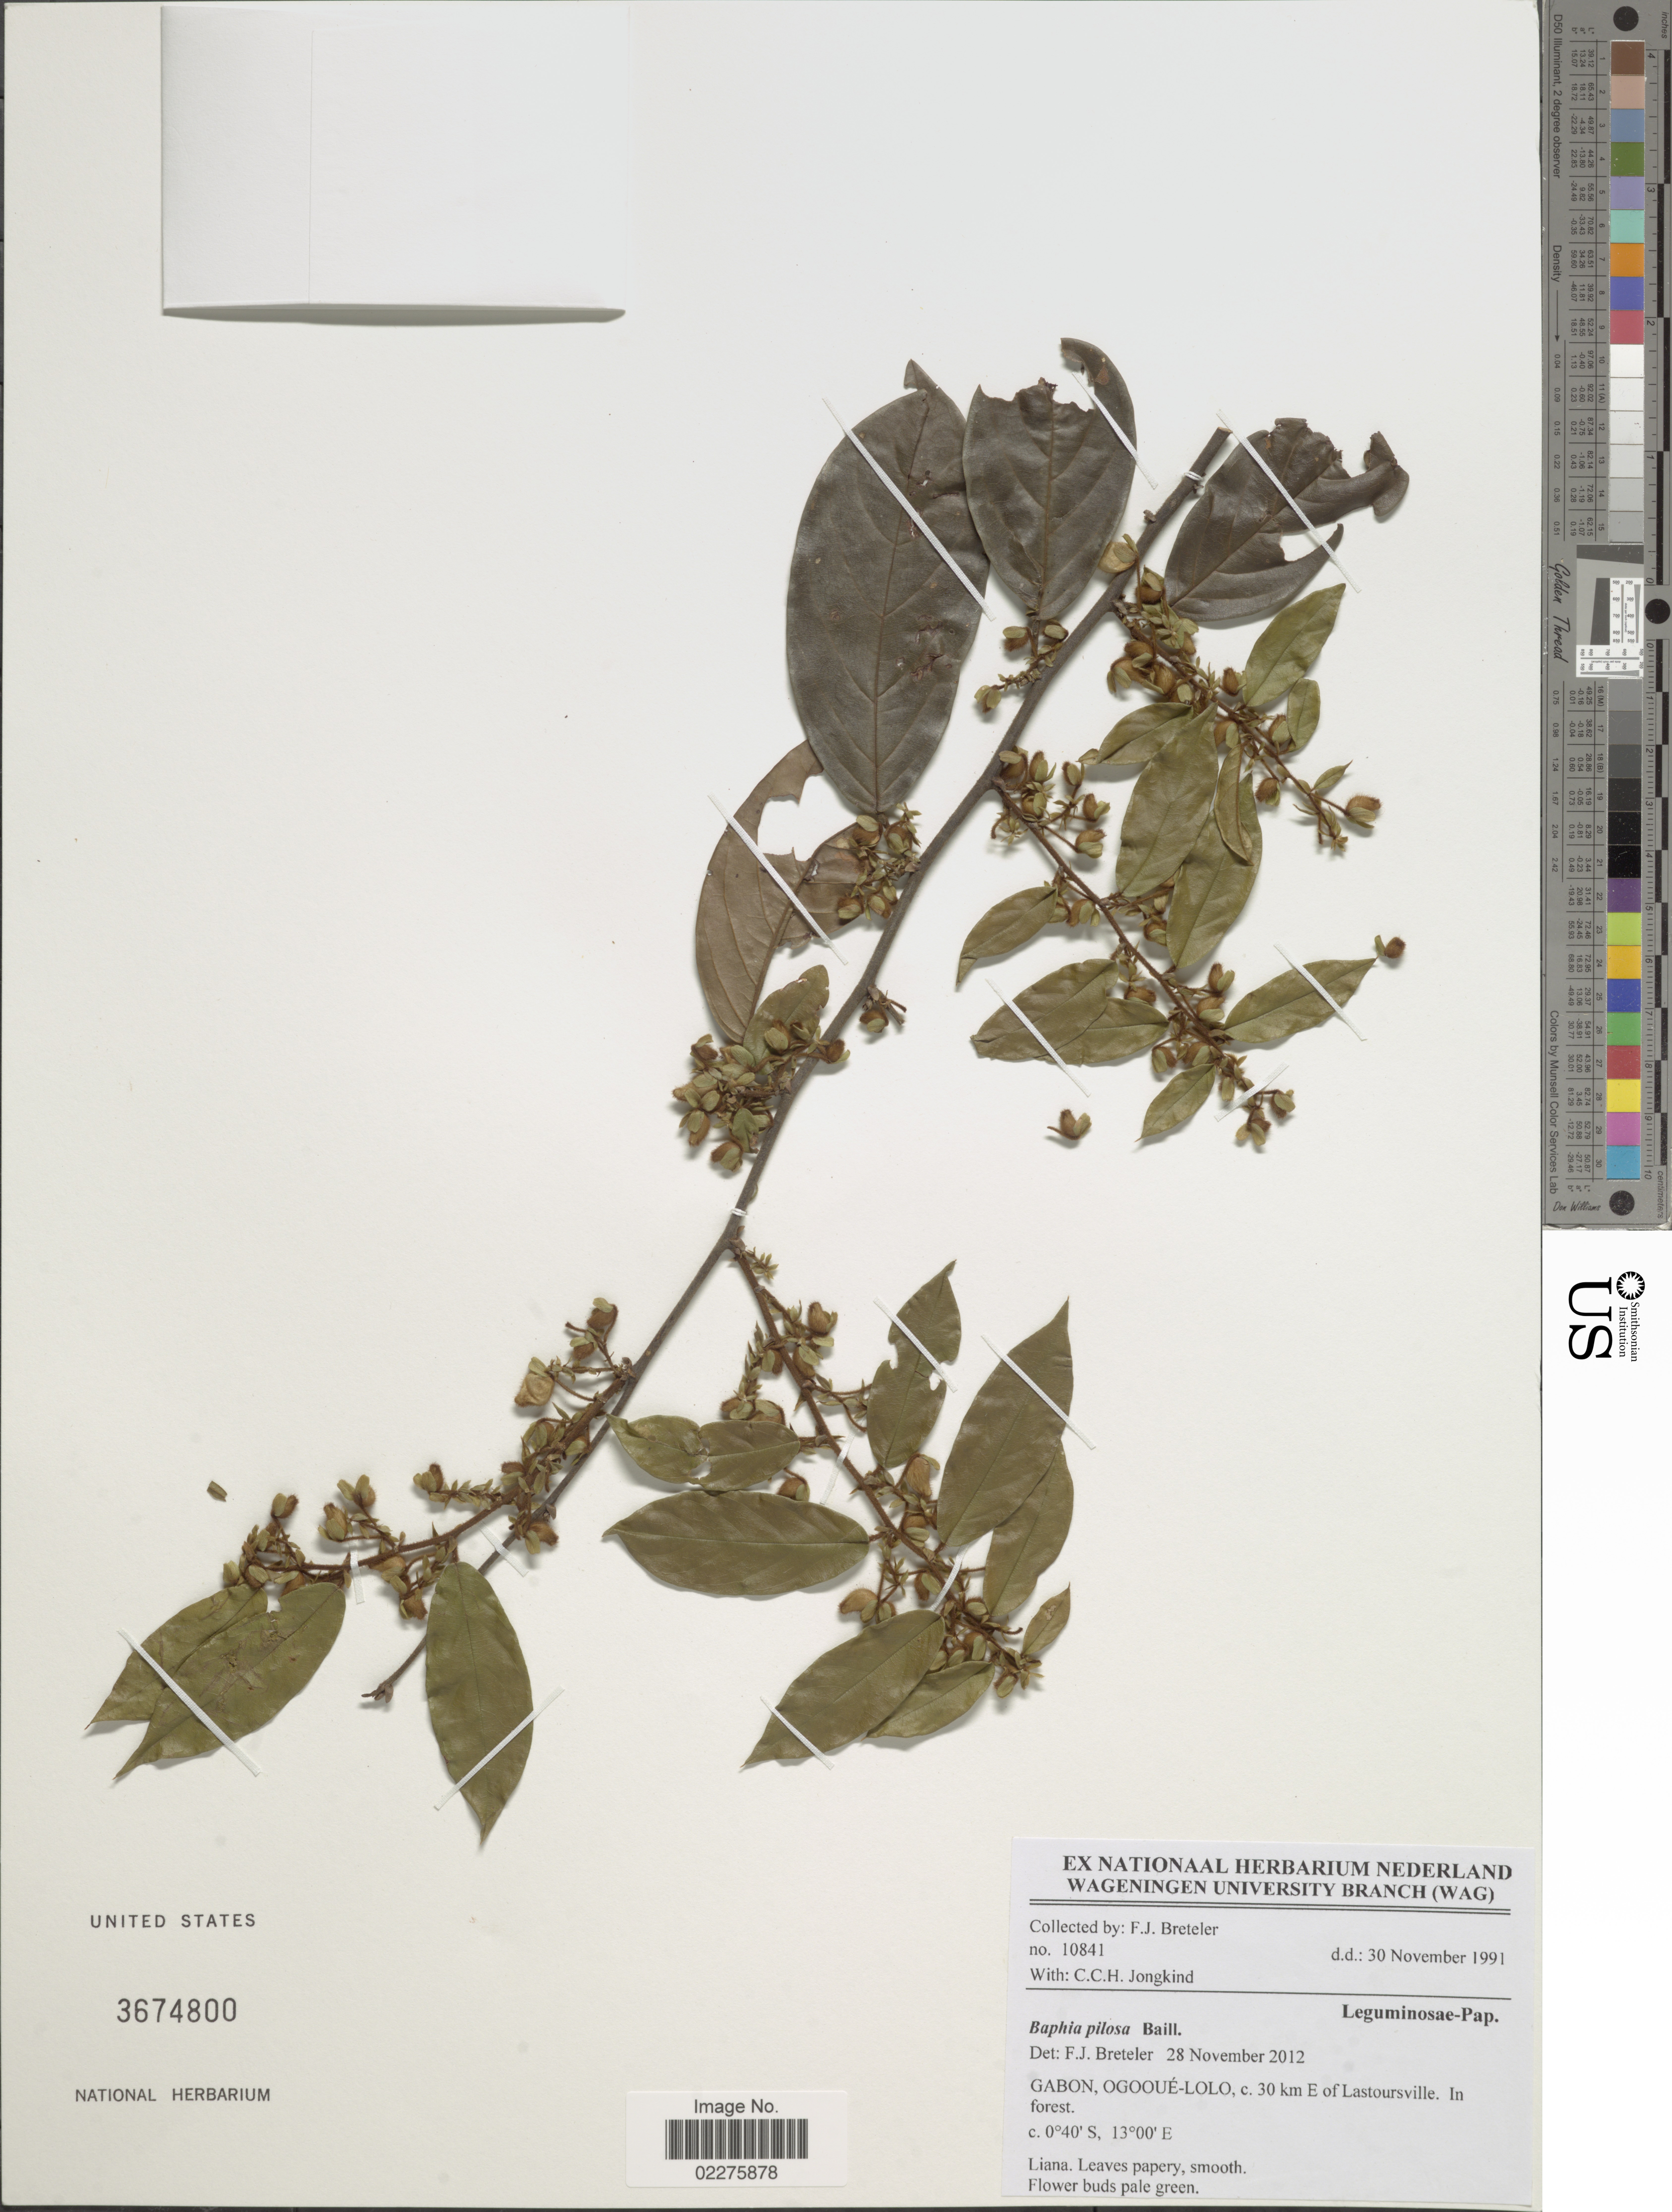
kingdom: Plantae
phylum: Tracheophyta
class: Magnoliopsida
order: Fabales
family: Fabaceae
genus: Baphia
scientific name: Baphia pilosa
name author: Baill.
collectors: F. J. Breteler & C. C. Jongkind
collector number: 10841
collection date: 1991-11-30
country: Gabon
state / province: Ogooue-Lolo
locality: C. 30 km E of Lastoursville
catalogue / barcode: US 3674800